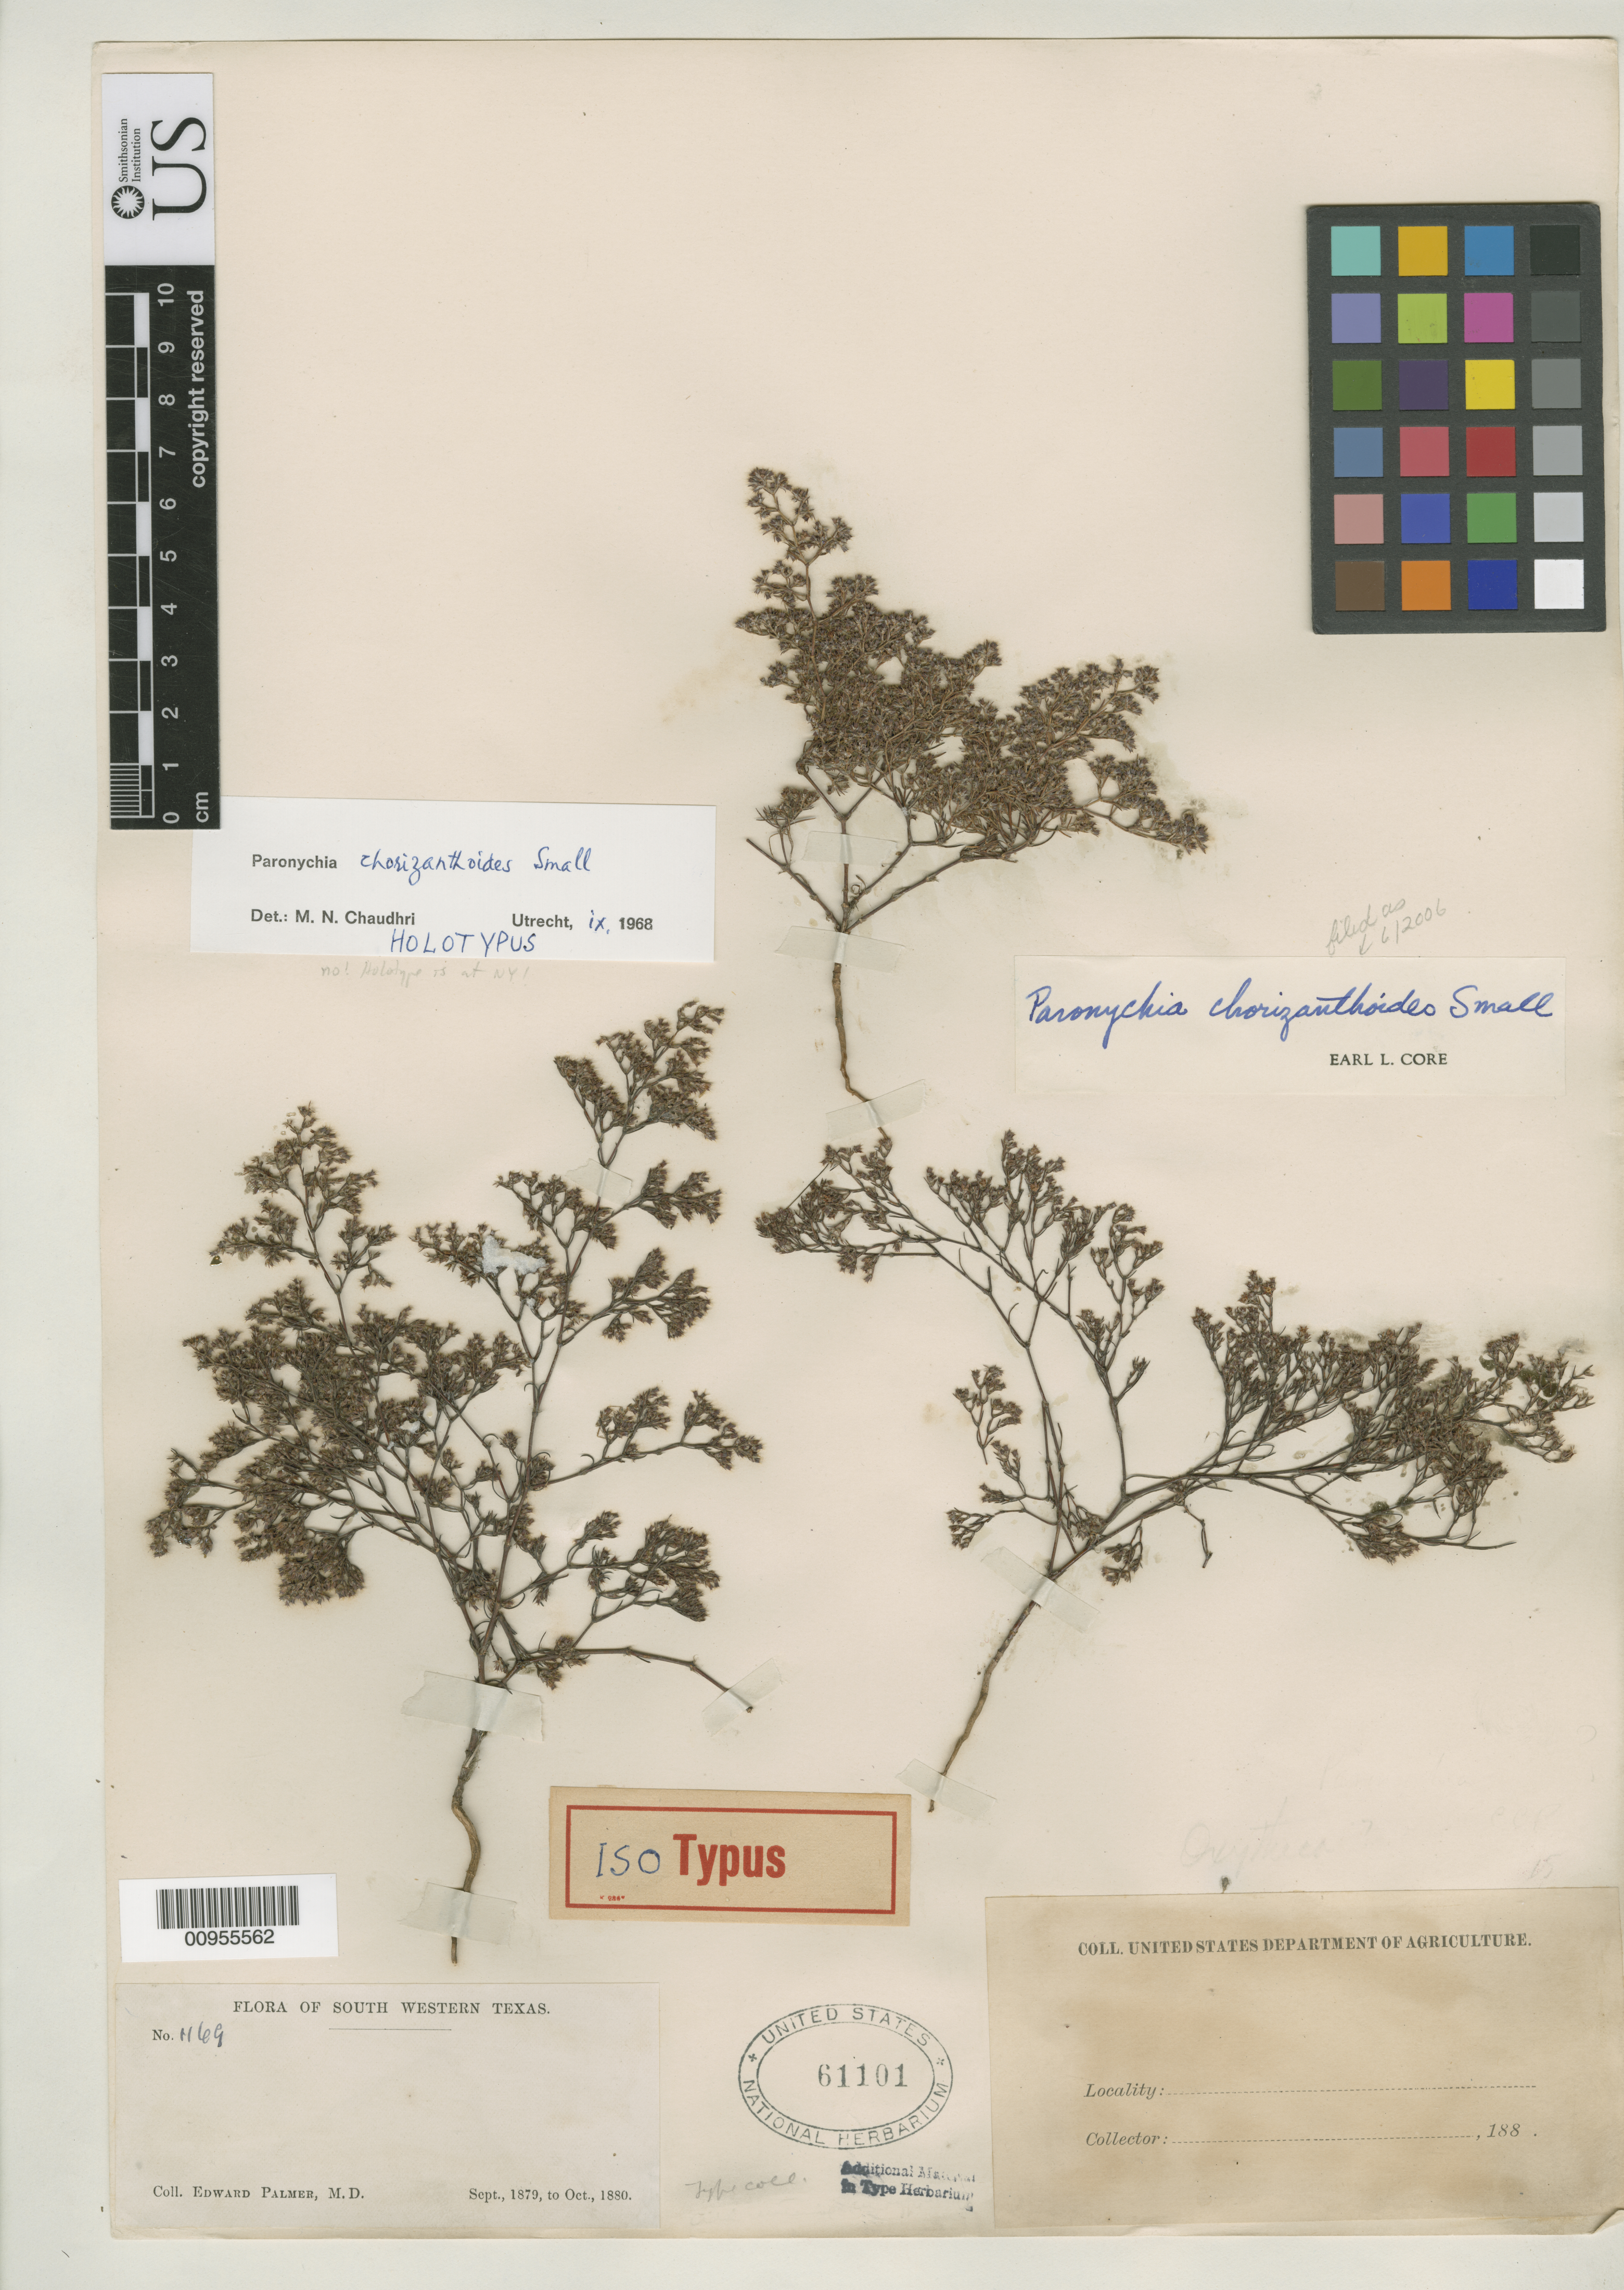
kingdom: Plantae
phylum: Tracheophyta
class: Magnoliopsida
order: Caryophyllales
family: Caryophyllaceae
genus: Paronychia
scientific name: Paronychia chorizanthoides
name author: Small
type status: Isotype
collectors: E. Palmer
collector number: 1169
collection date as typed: Sep 1879 to -- Oct 1880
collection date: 1879-09/1880-10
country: United States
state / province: Texas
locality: South Western Texas.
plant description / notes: Erroneously annotated by Chaudhri as "HOLOTYPUS".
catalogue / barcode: US 61101